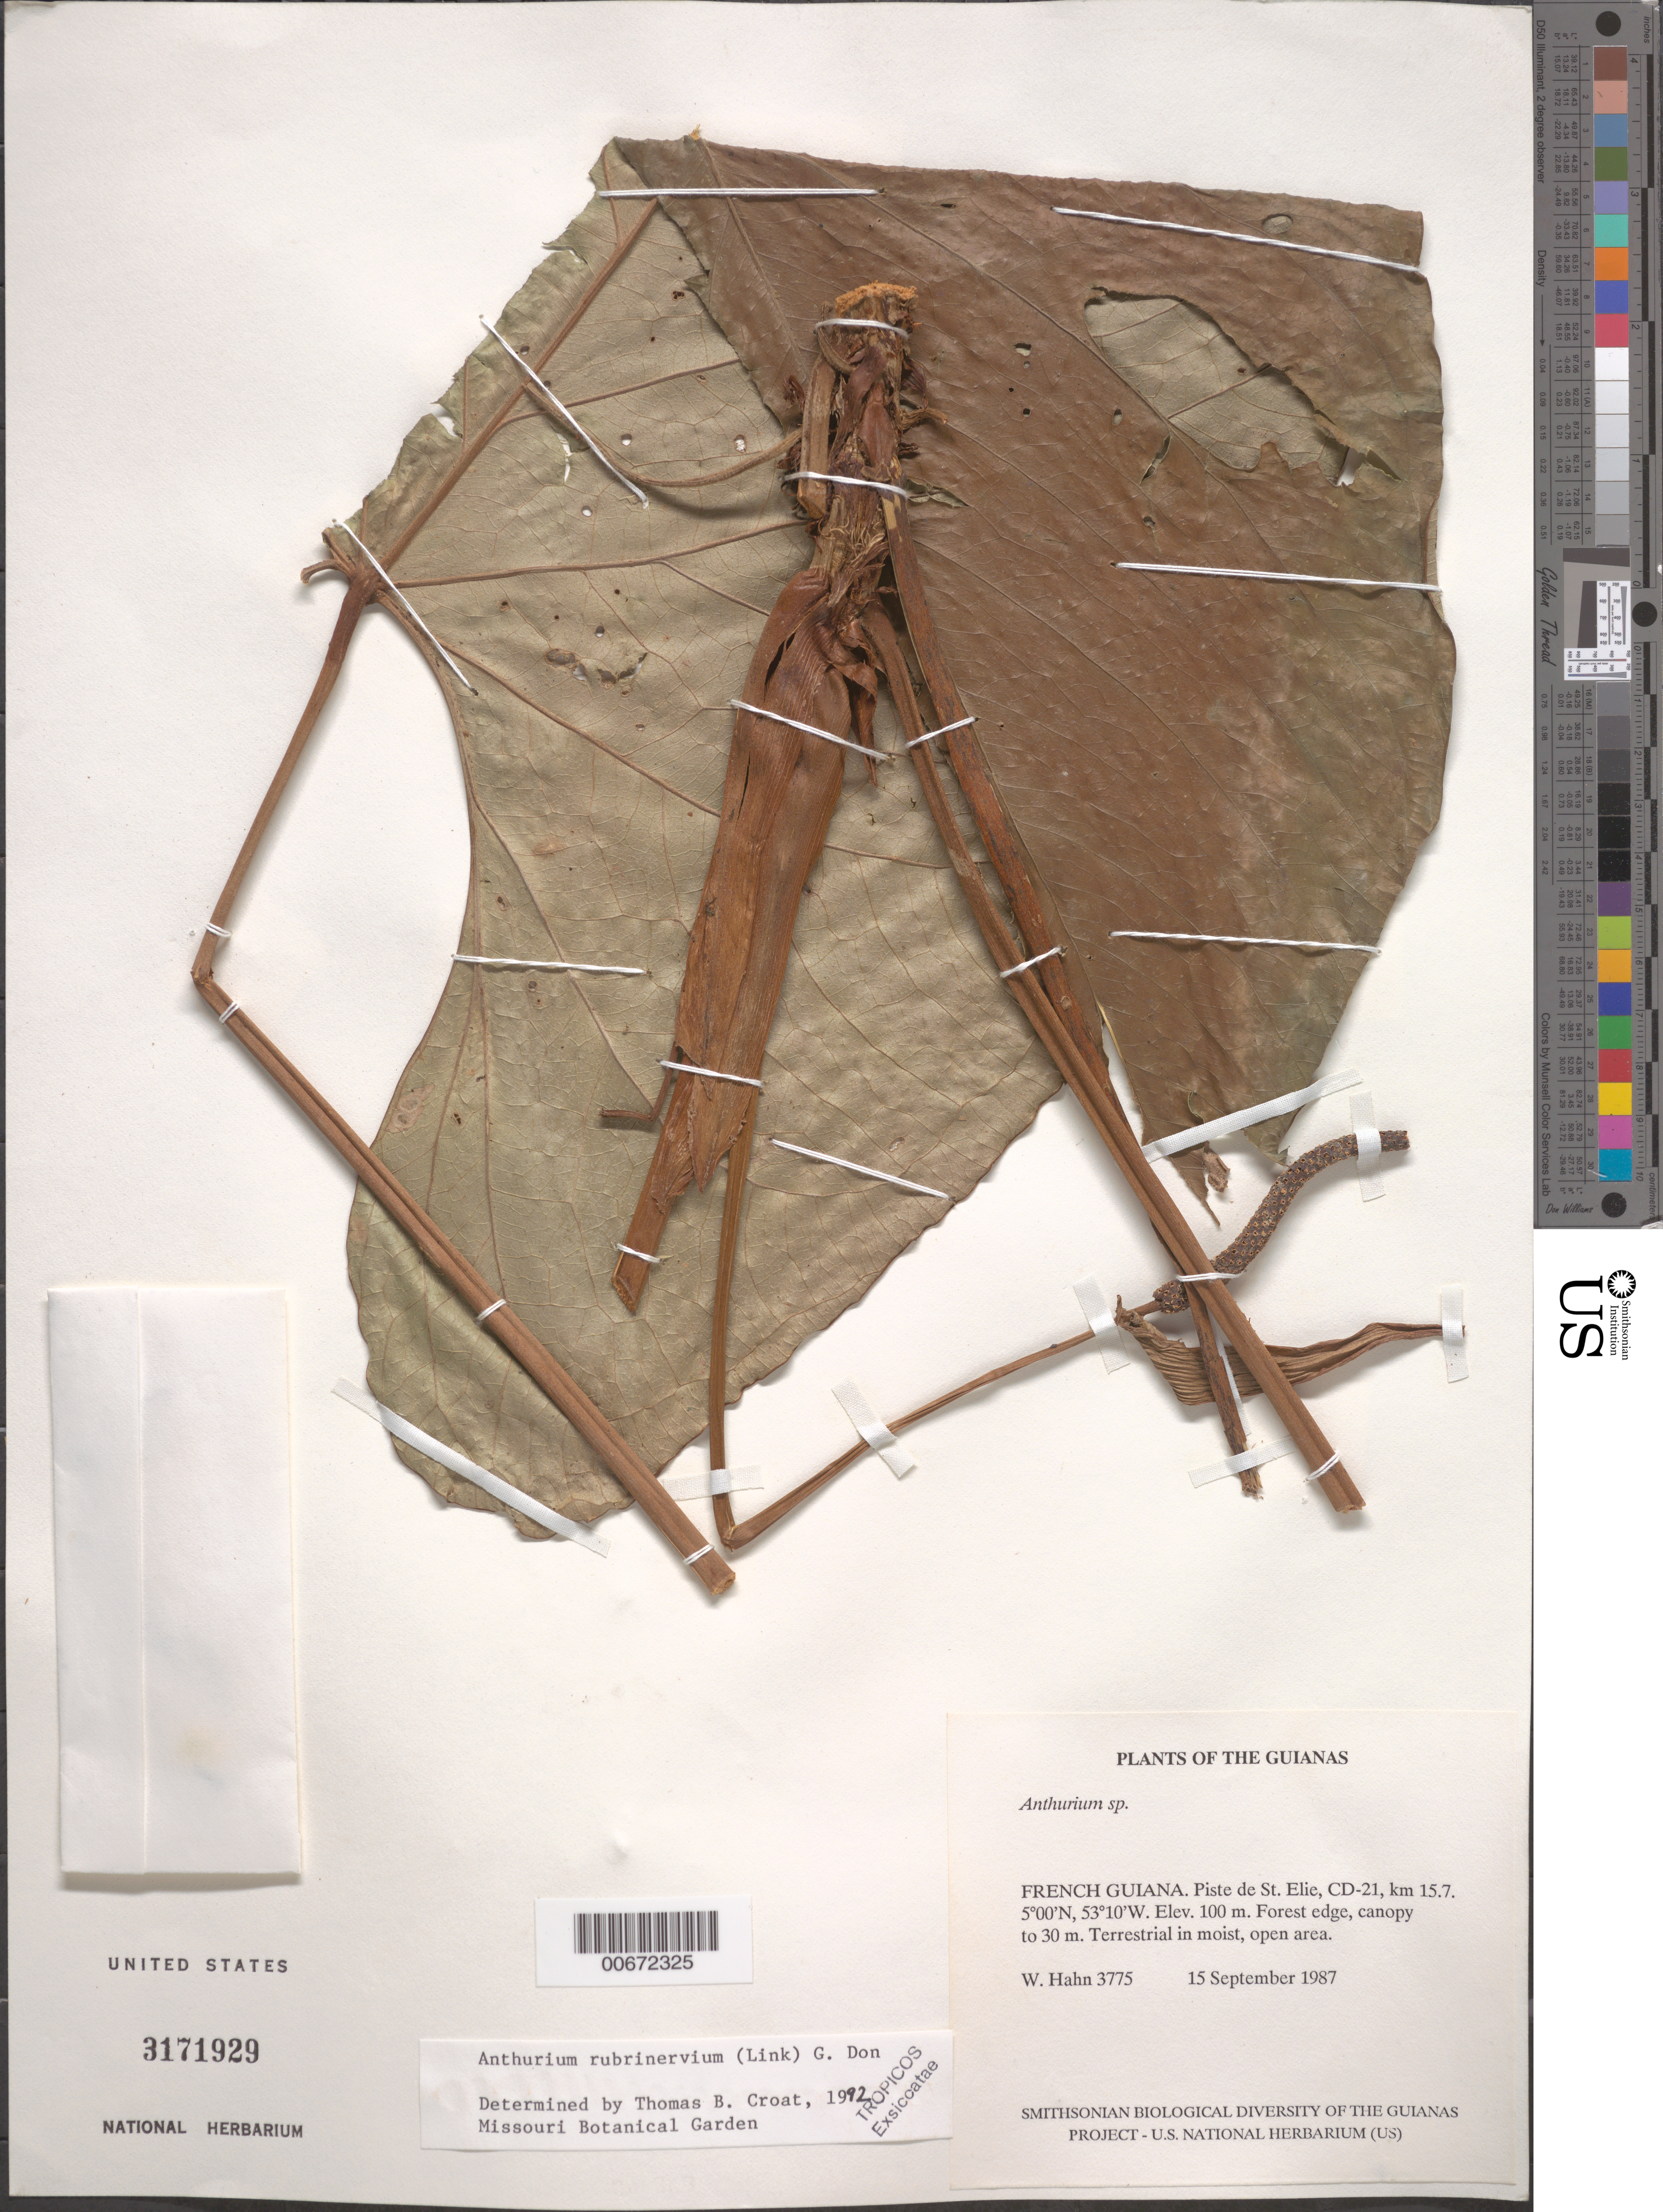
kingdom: Plantae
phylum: Tracheophyta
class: Liliopsida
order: Alismatales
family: Araceae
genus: Anthurium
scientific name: Anthurium rubrinervium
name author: (Link) G. Don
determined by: Croat, Thomas B., Missouri Botanical Garden (MO)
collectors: W. Hahn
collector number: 3775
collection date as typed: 15 September 1987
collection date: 1987-09-15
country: French Guiana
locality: Piste de St. Elie, CD-21, km 15.7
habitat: Forest edge, canopy to 30 m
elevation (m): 100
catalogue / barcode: US 3171929